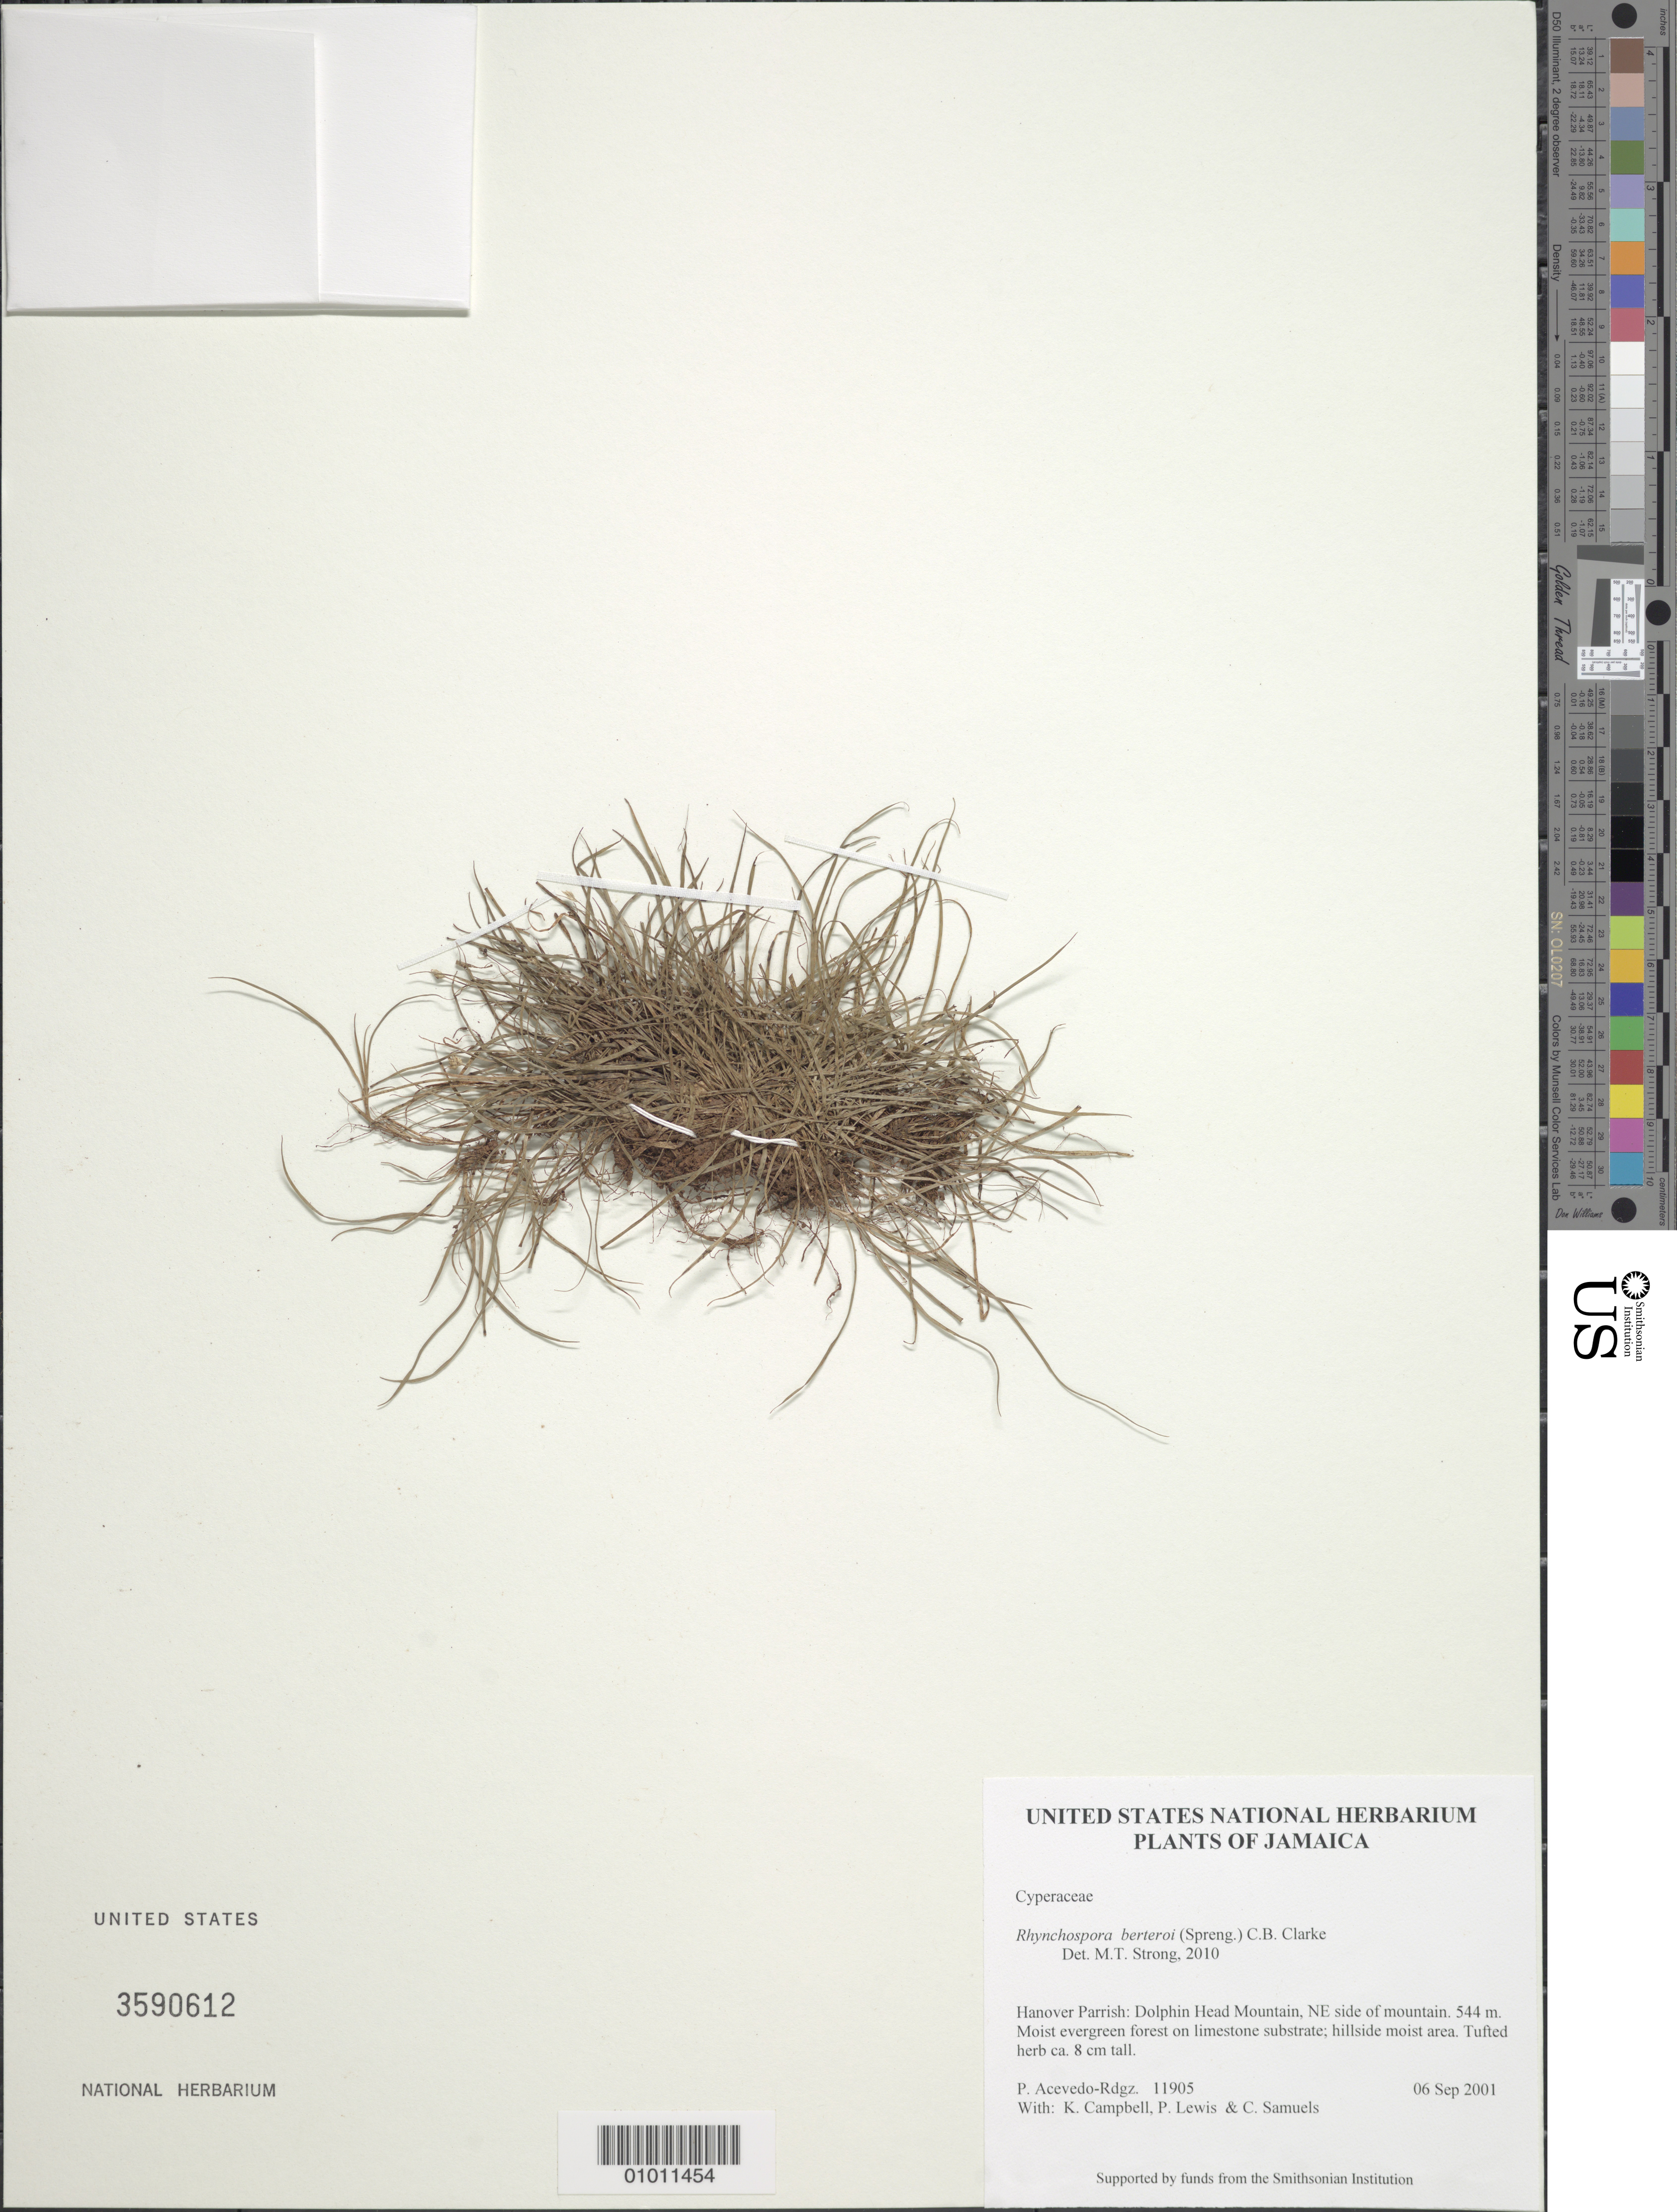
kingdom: Plantae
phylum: Tracheophyta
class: Liliopsida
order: Poales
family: Cyperaceae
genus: Rhynchospora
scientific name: Rhynchospora berteroi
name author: (Spreng.) C.B. Clarke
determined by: Strong, M. T., (US), Smithsonian Institution - National Museum of Natural History (UNITED STATES)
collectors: P. Acevedo-Rodr., K. Campbell, P. Lewis & C. Samuels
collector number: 11905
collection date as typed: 06 Sep 2001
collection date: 2001-09-06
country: Jamaica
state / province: Hanover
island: Jamaica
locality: Hanover Parrish: Dolphin Head Mountain, NE side of mountain.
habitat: Moist evergreen forest on limestone substrate; hillside moist area.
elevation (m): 544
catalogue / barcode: US 3590612